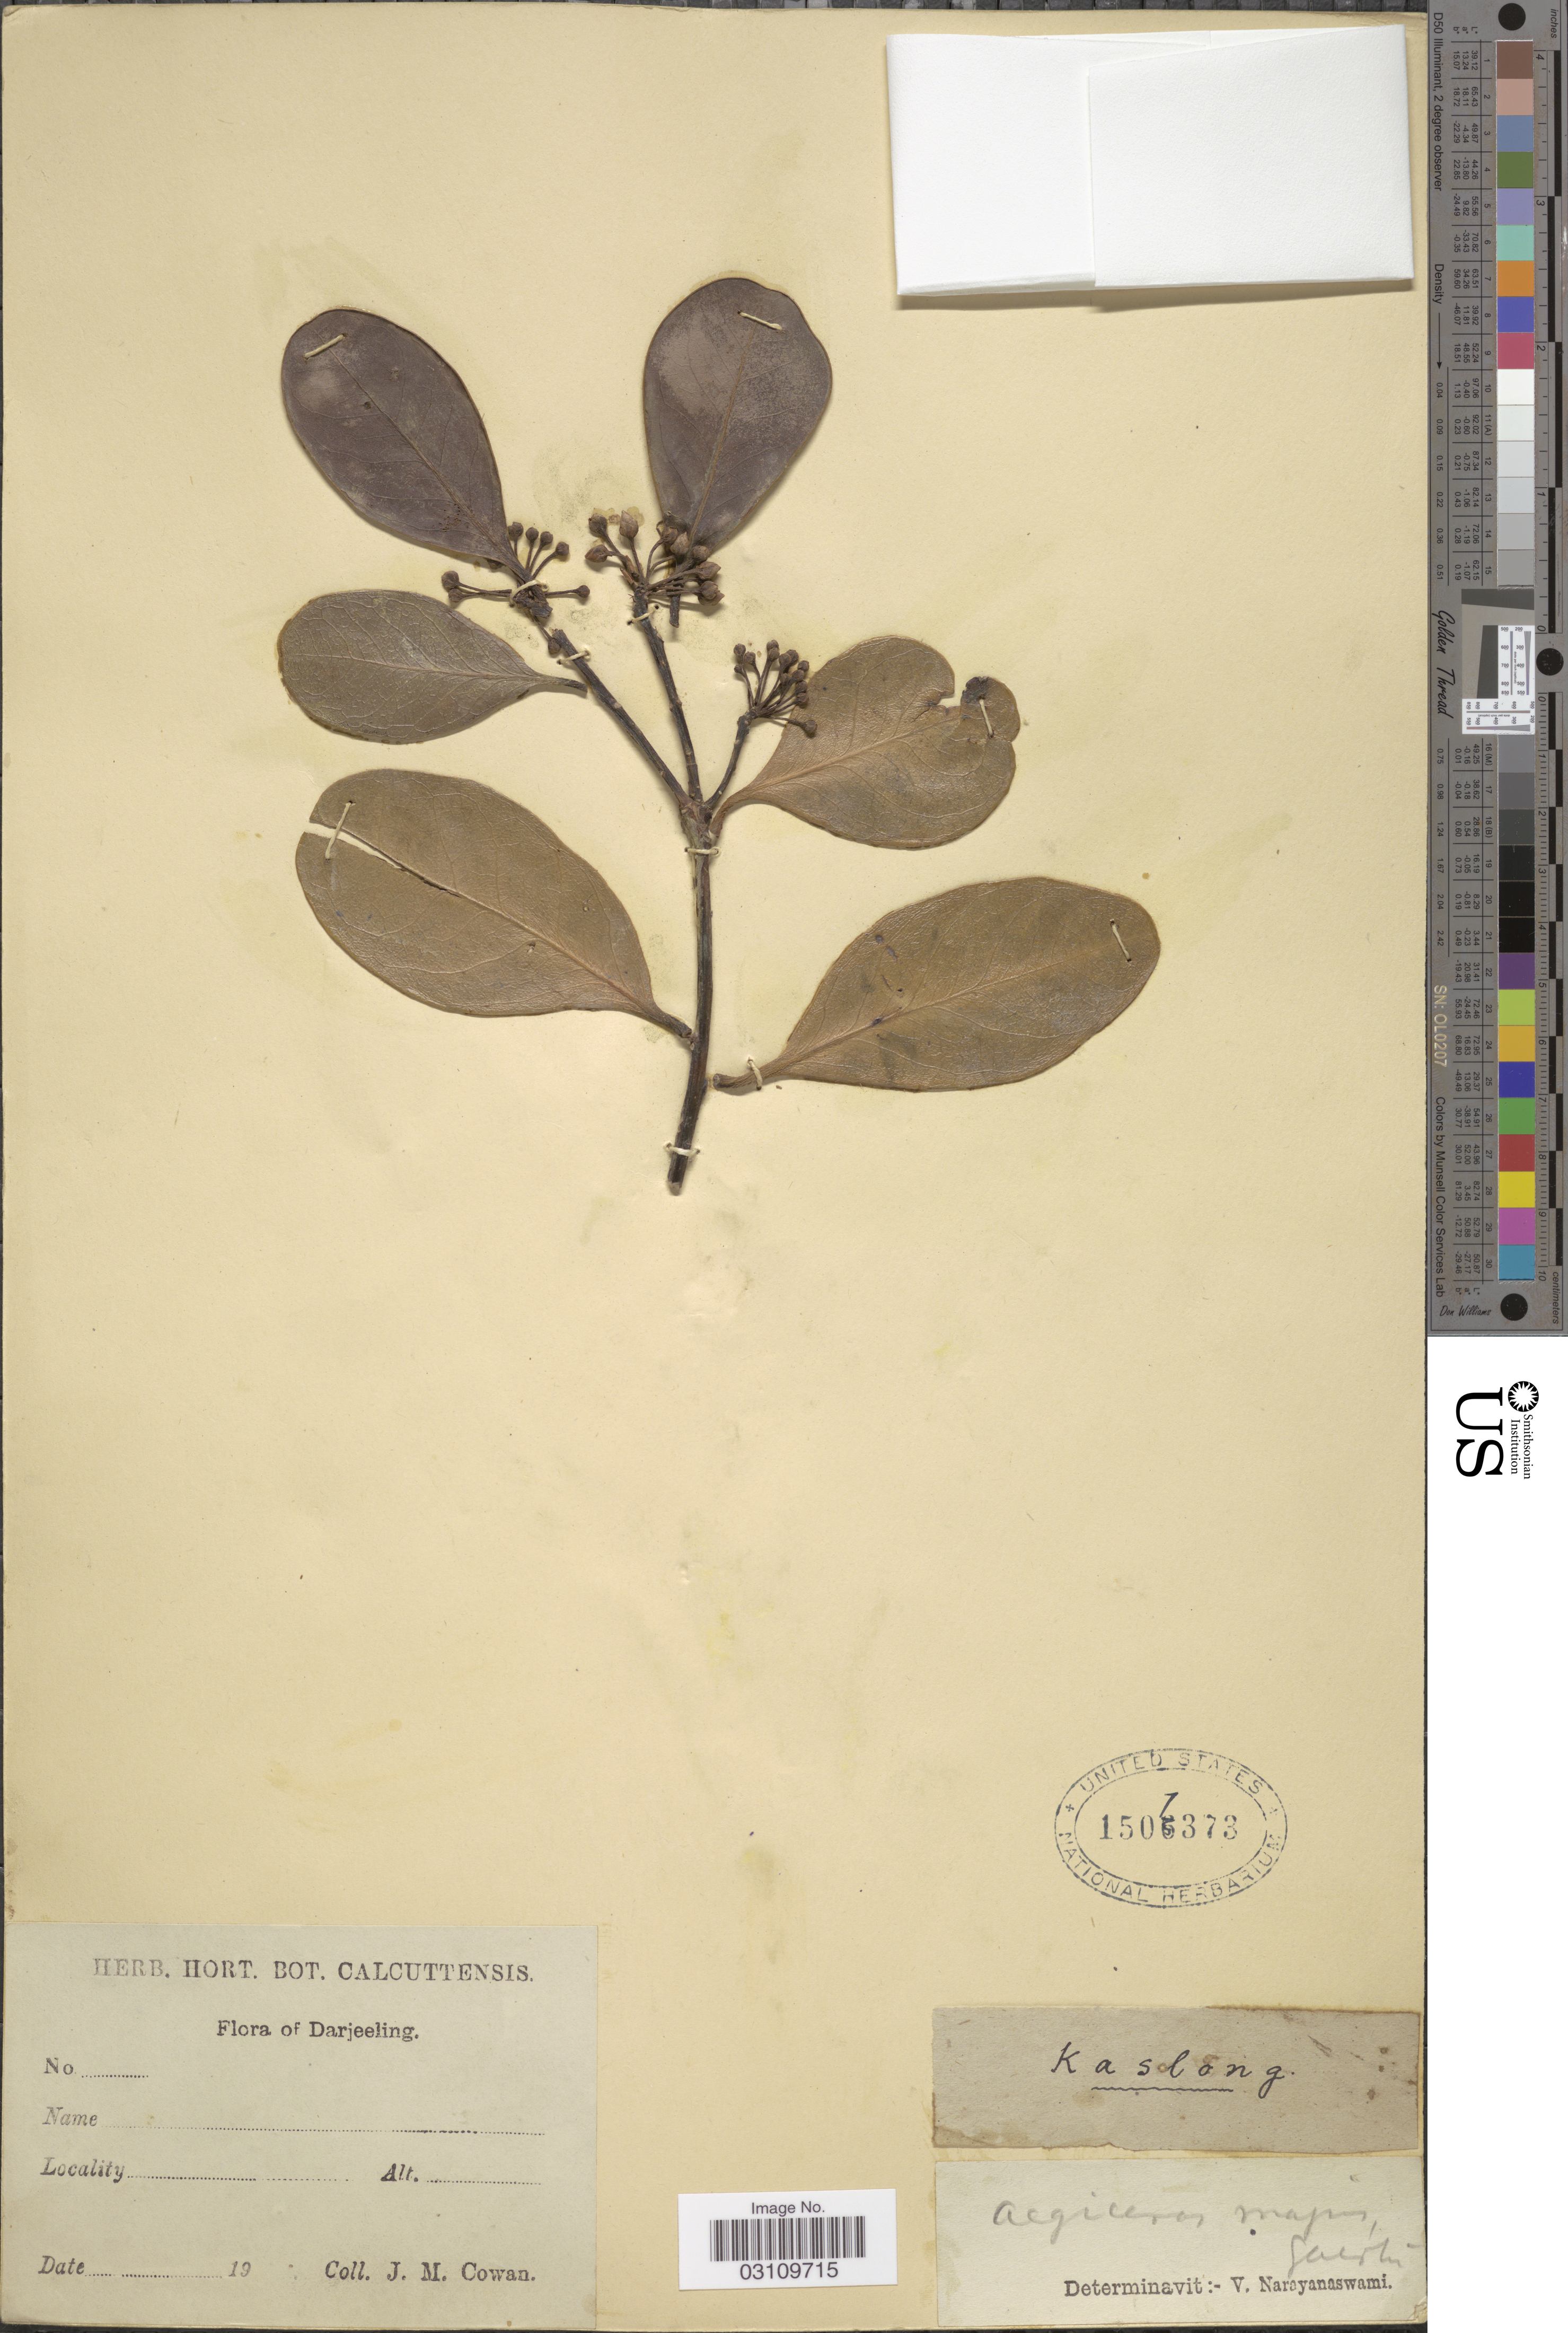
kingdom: Plantae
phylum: Tracheophyta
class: Magnoliopsida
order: Ericales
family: Primulaceae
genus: Aegiceras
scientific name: Aegiceras corniculatum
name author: (L.) Blanco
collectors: J. M. Cowan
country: India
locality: Darjeeling.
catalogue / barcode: US 1507373